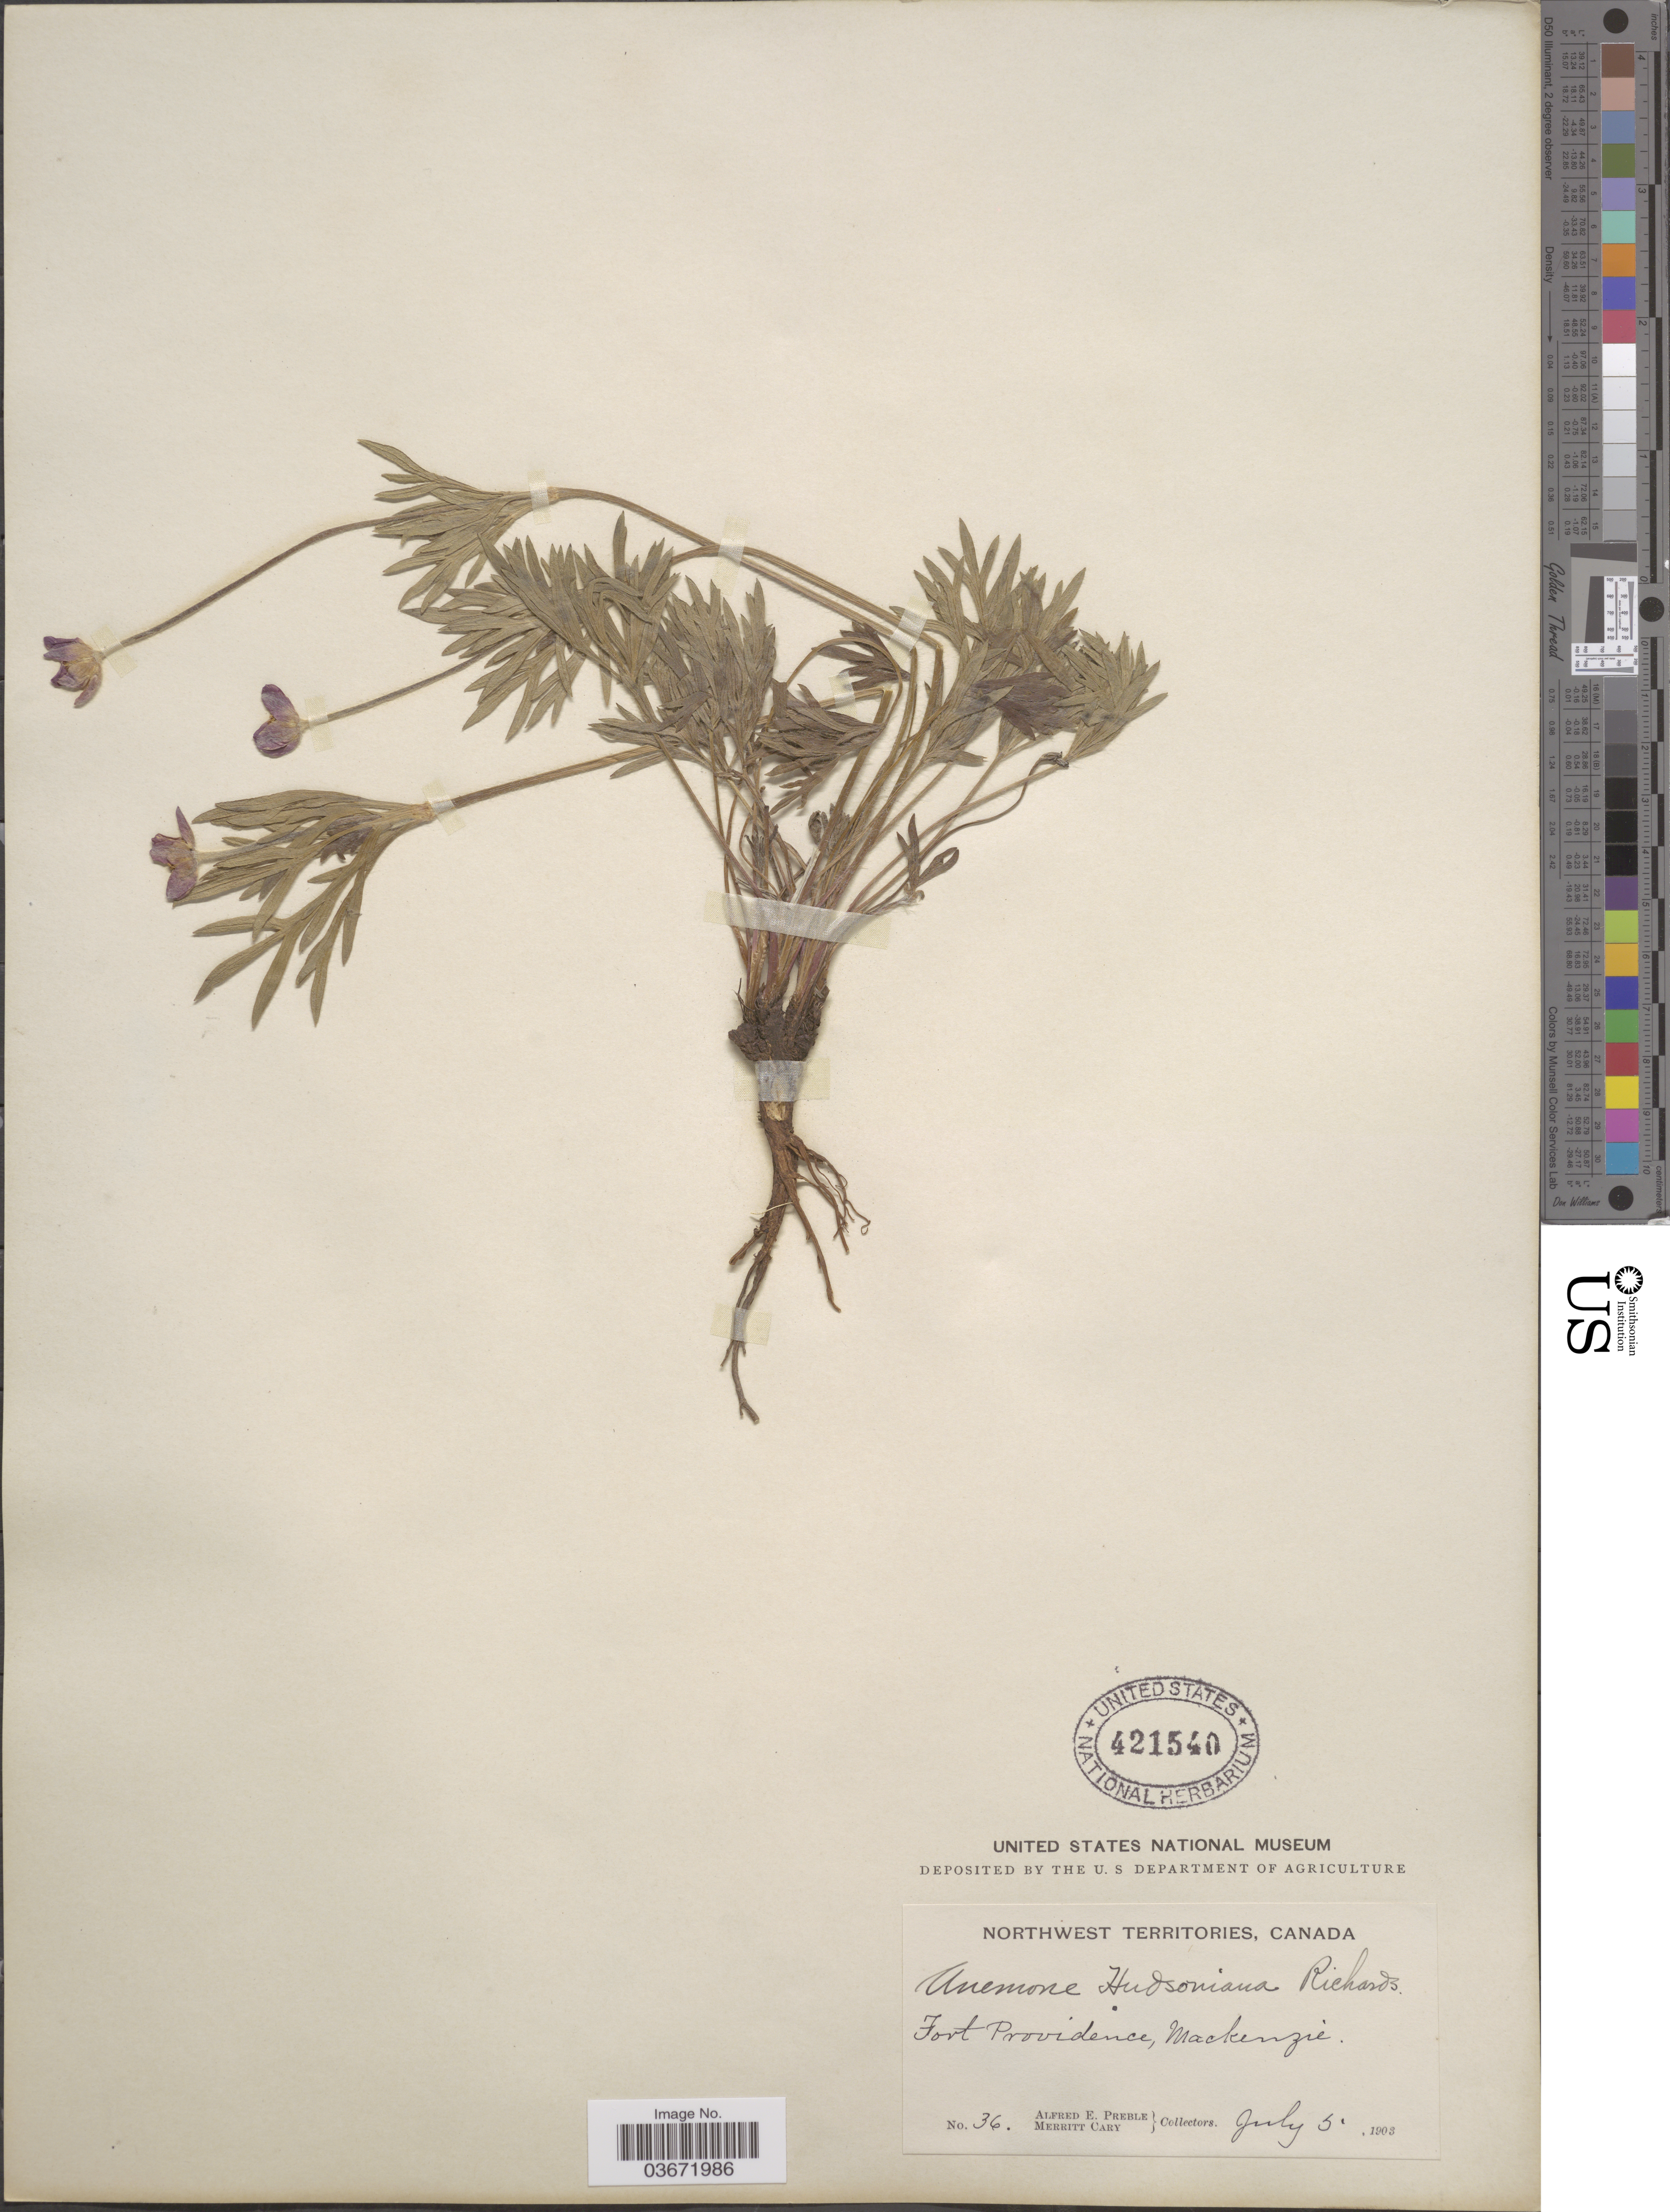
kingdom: Plantae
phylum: Tracheophyta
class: Magnoliopsida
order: Ranunculales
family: Ranunculaceae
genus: Anemone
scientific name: Anemone multifida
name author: Poir.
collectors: A. Preble & M. Cary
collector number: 36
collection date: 1903-07-05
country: Canada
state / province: Northwest Territories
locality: Fort Providence, Mackenzie.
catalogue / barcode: US 421540